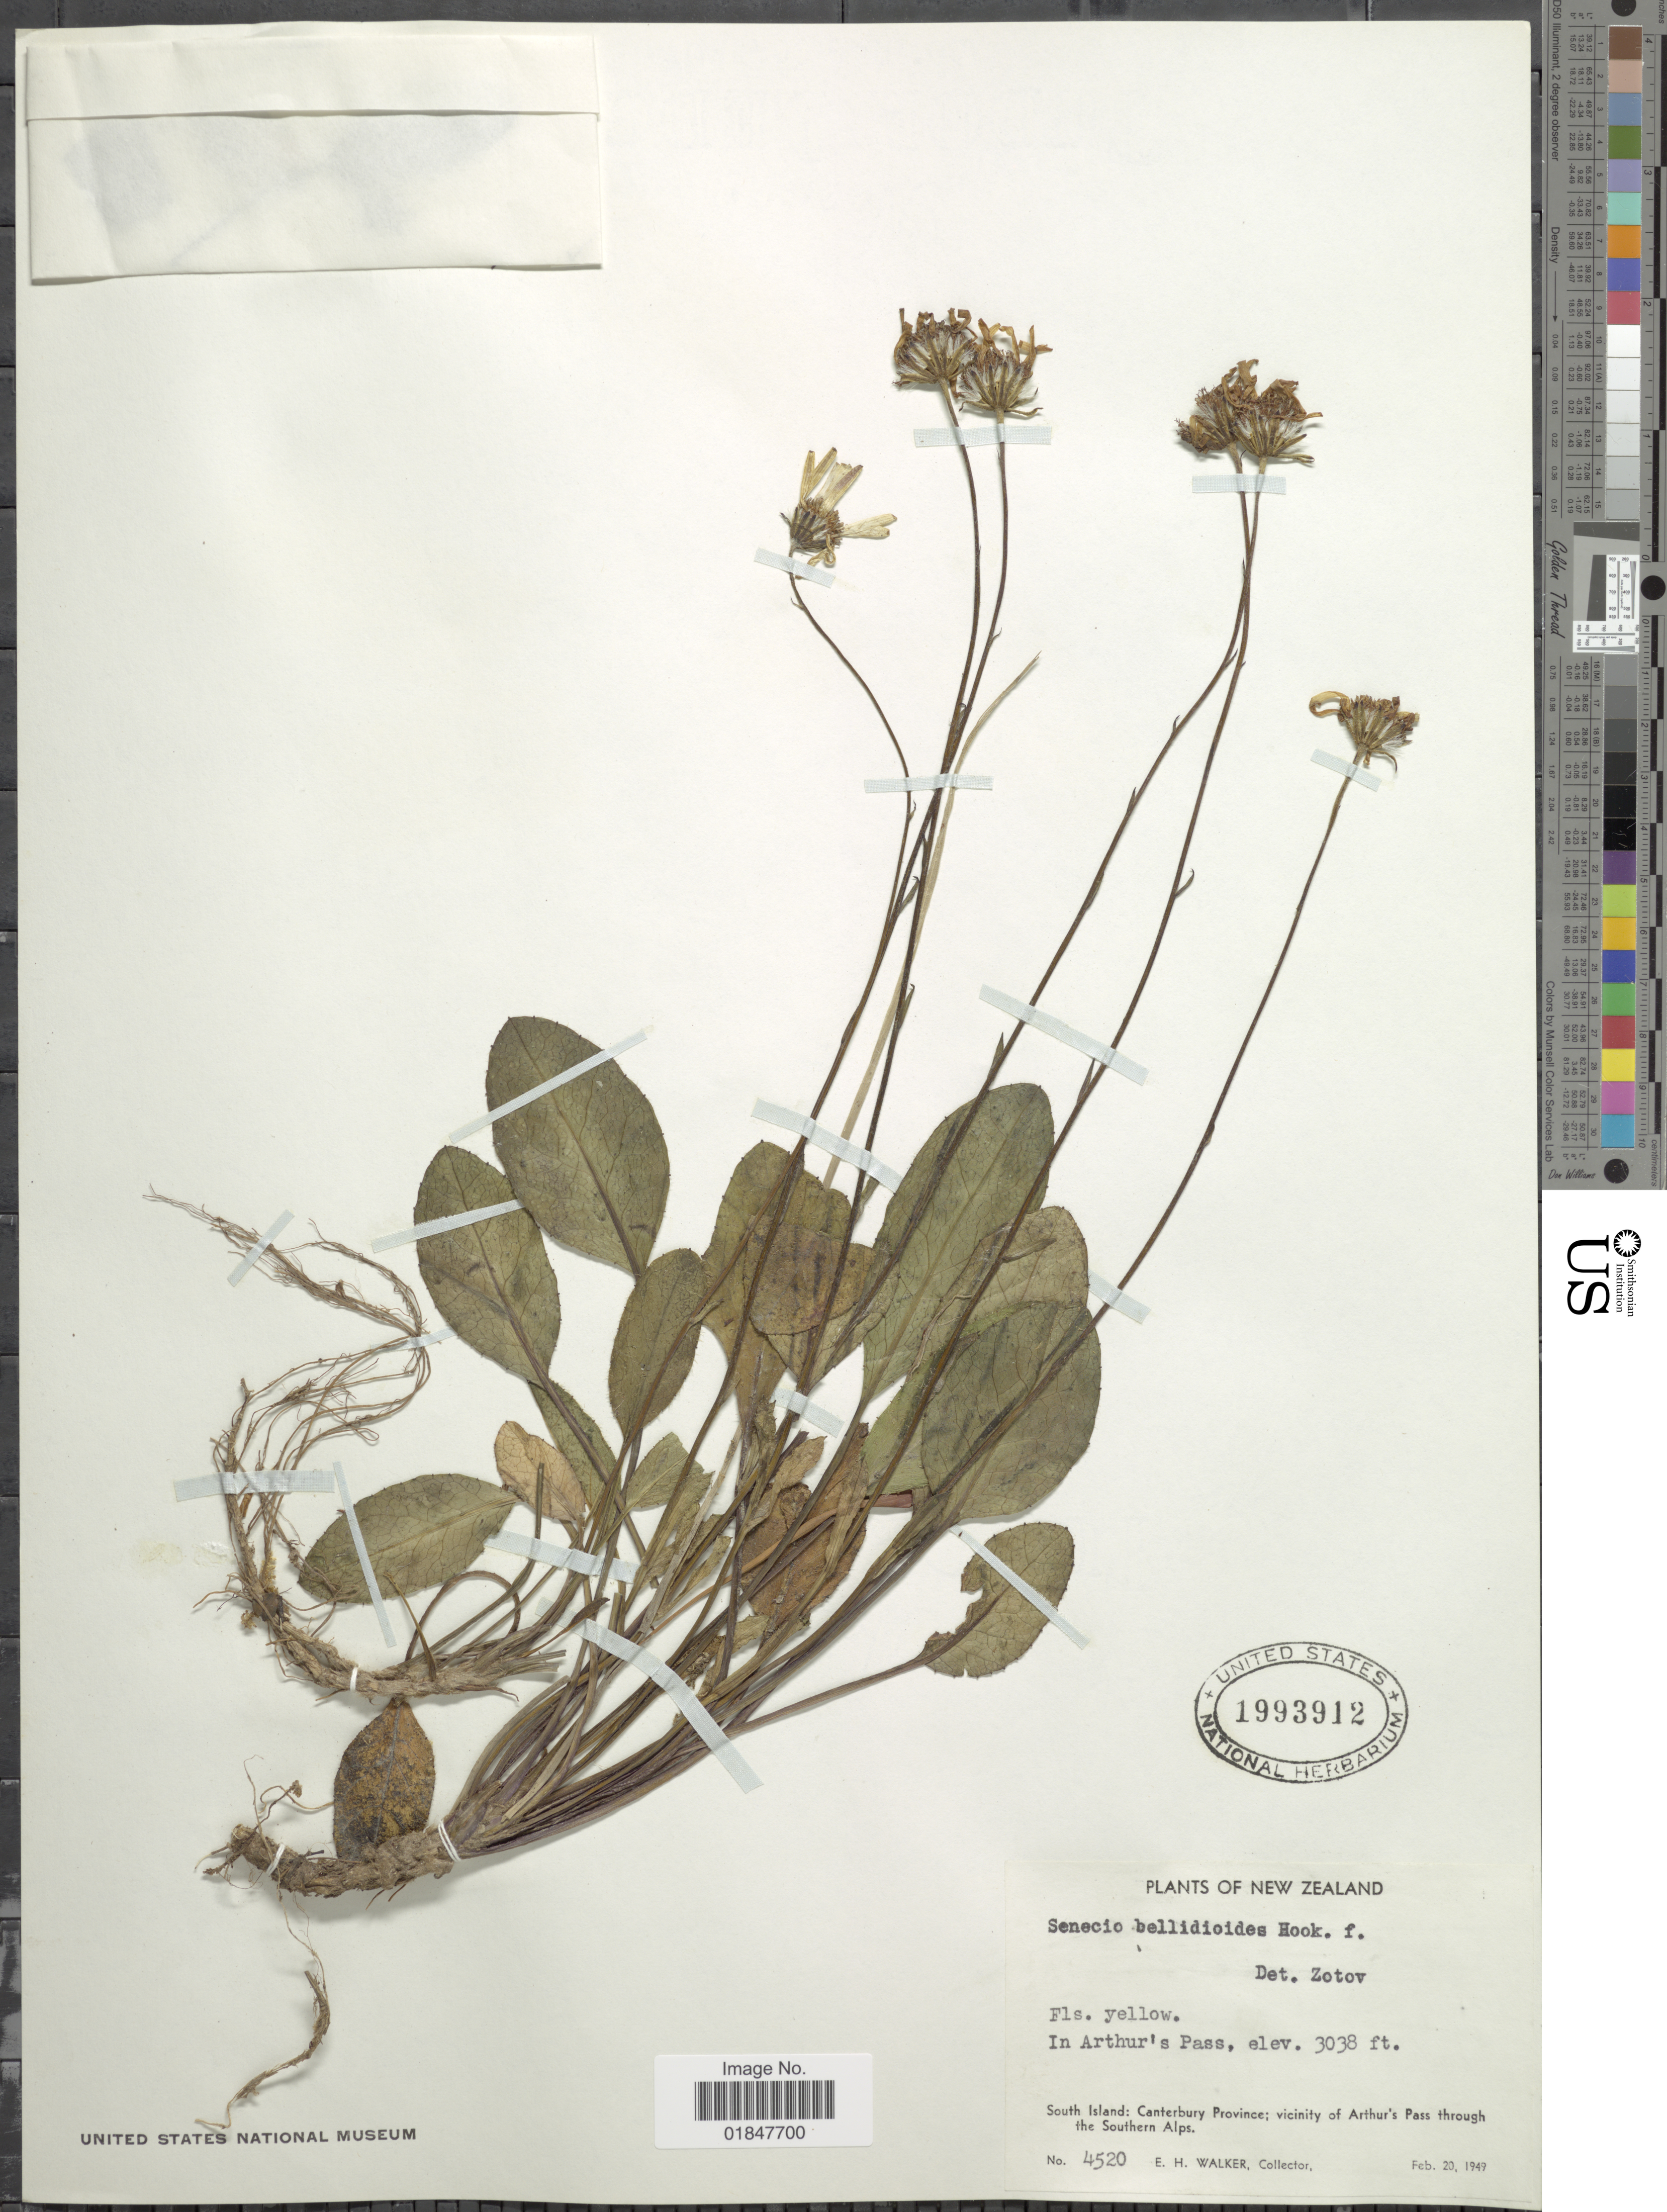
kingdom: Plantae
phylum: Tracheophyta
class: Magnoliopsida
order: Asterales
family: Asteraceae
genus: Brachyglottis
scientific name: Brachyglottis lagopus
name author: (Raoul) B. Nord.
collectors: E. H. Walker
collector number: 4520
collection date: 1949-02-20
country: New Zealand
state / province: Canterbury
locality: South Island; vicinity of Arthur's Pass through the Southern Alps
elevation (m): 926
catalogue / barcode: US 1993912